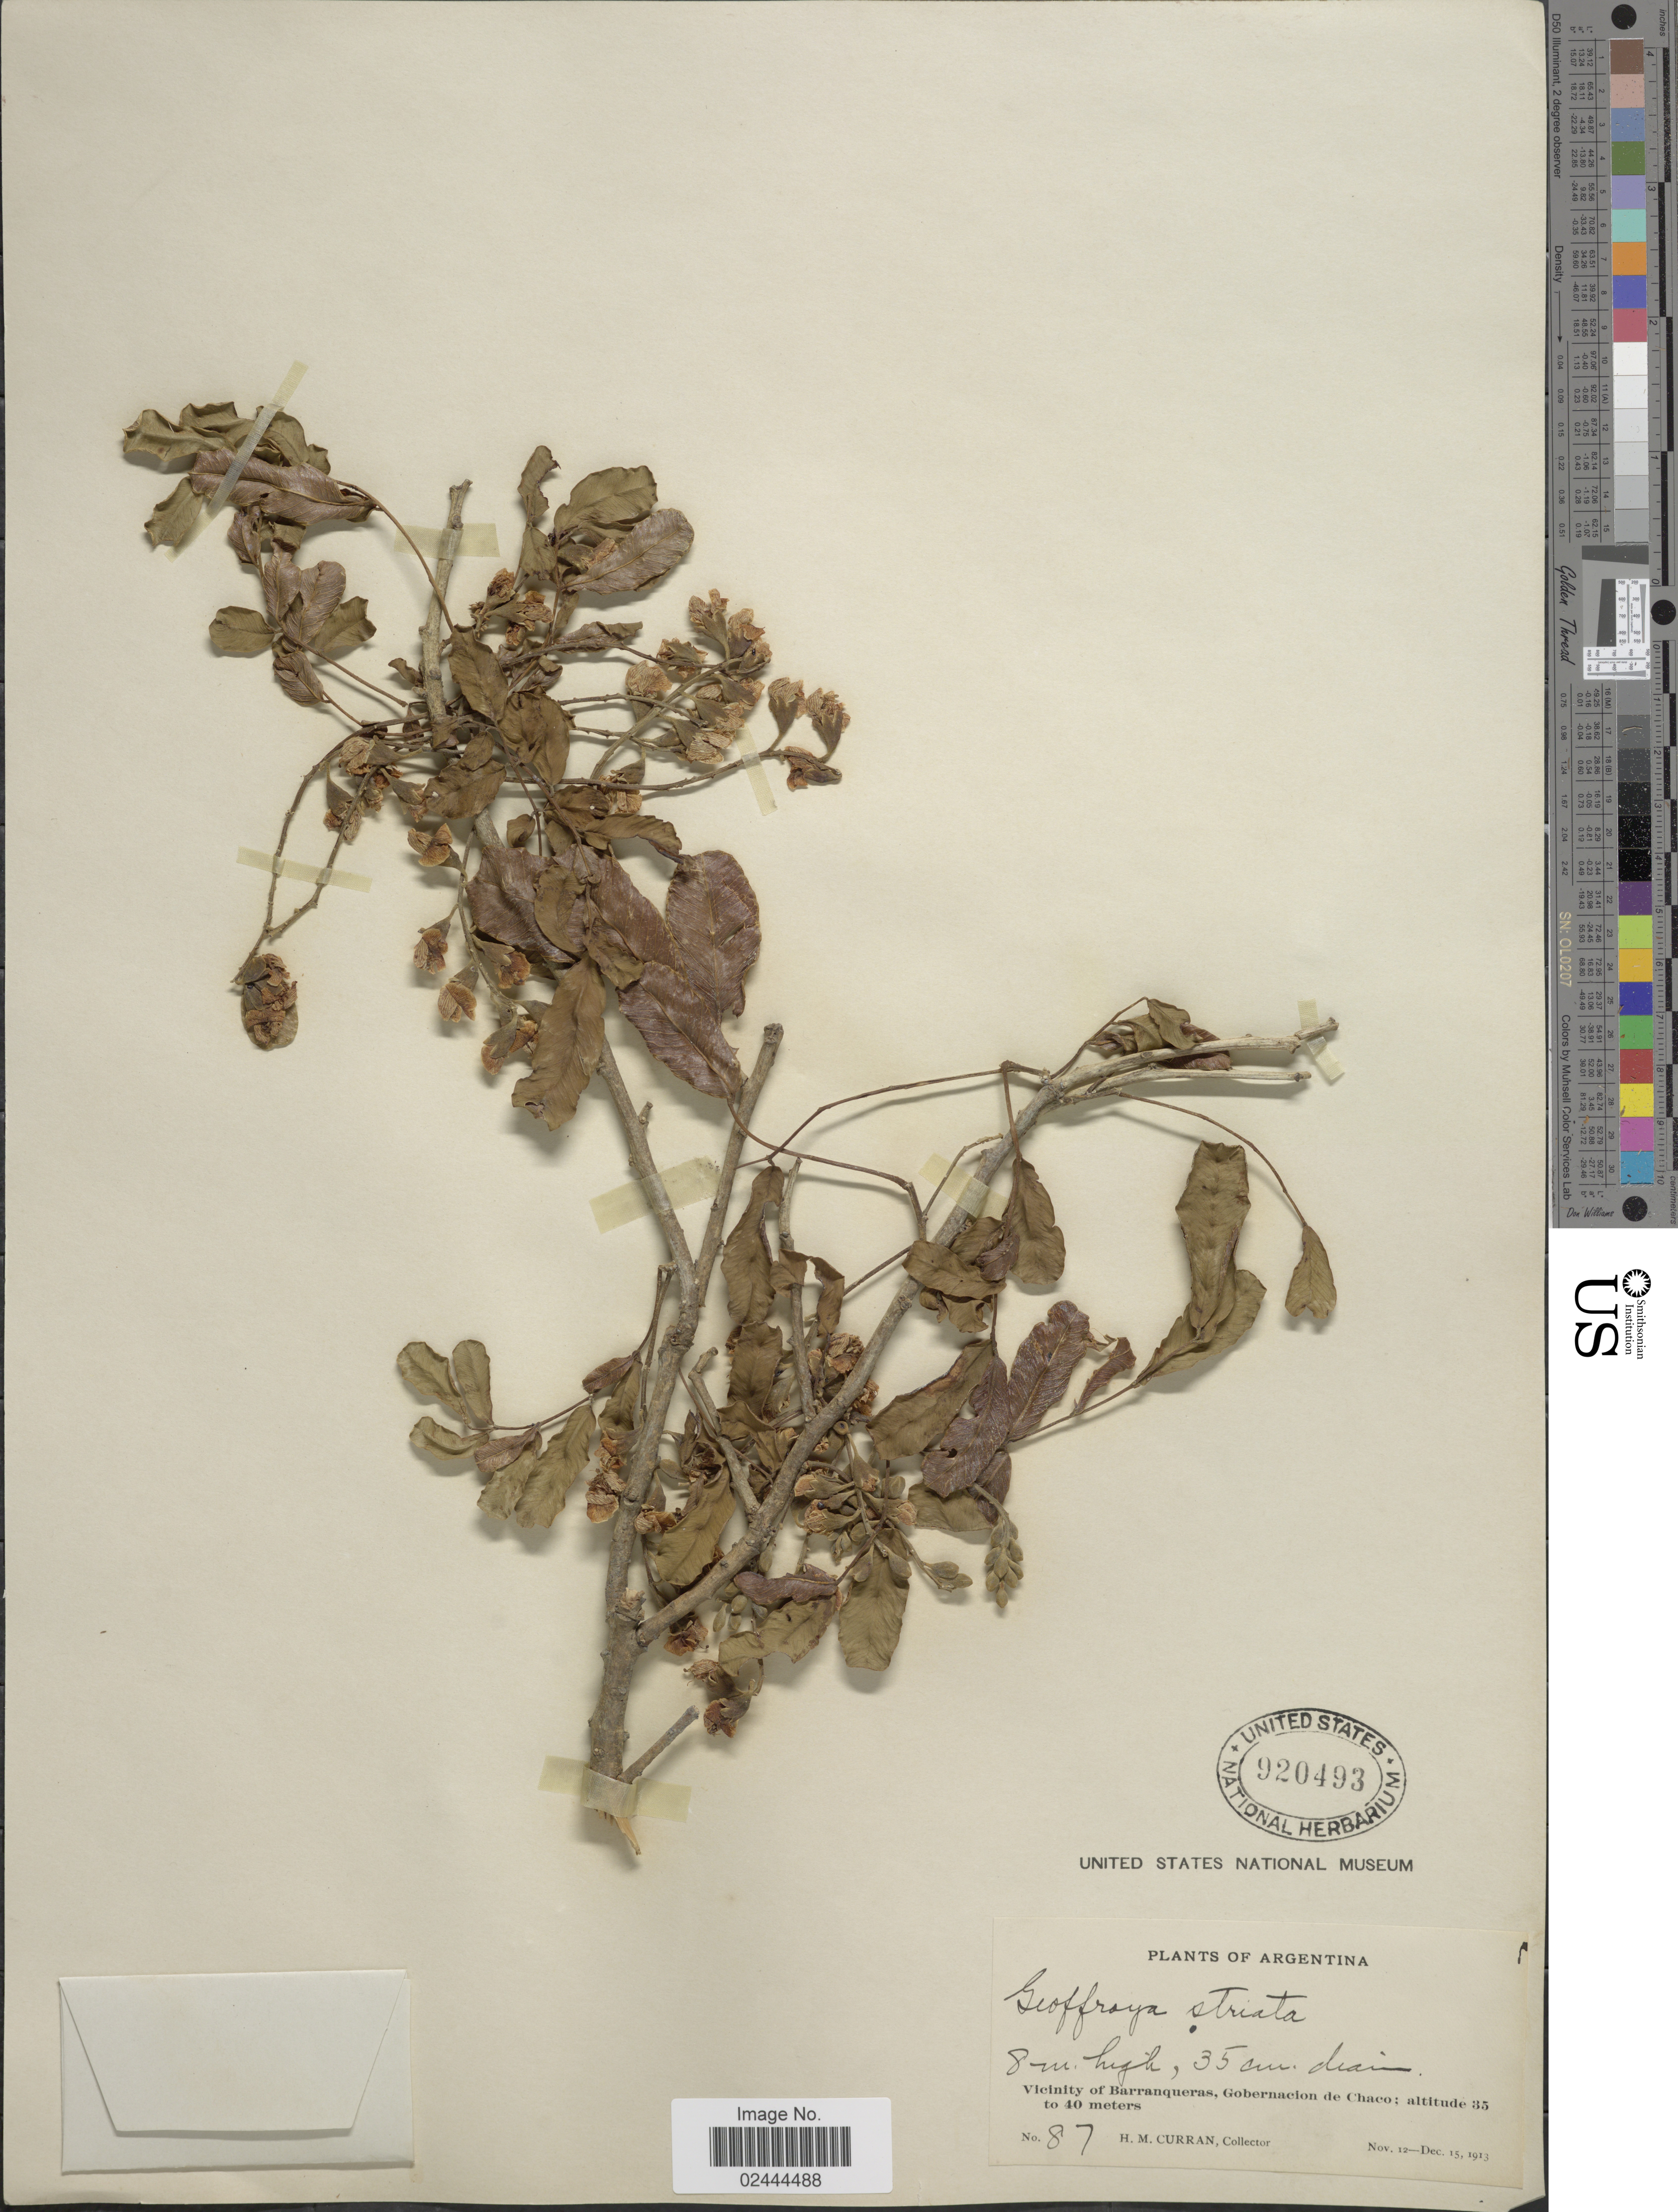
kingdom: Plantae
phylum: Tracheophyta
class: Magnoliopsida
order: Fabales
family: Fabaceae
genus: Geoffroea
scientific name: Geoffroea spinosa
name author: Jacq.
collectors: H. M. Curran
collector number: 87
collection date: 1913-11-12/1913-12-15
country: Argentina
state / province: Chaco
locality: Vicinity of Barranqueras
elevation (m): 35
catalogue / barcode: US 820493